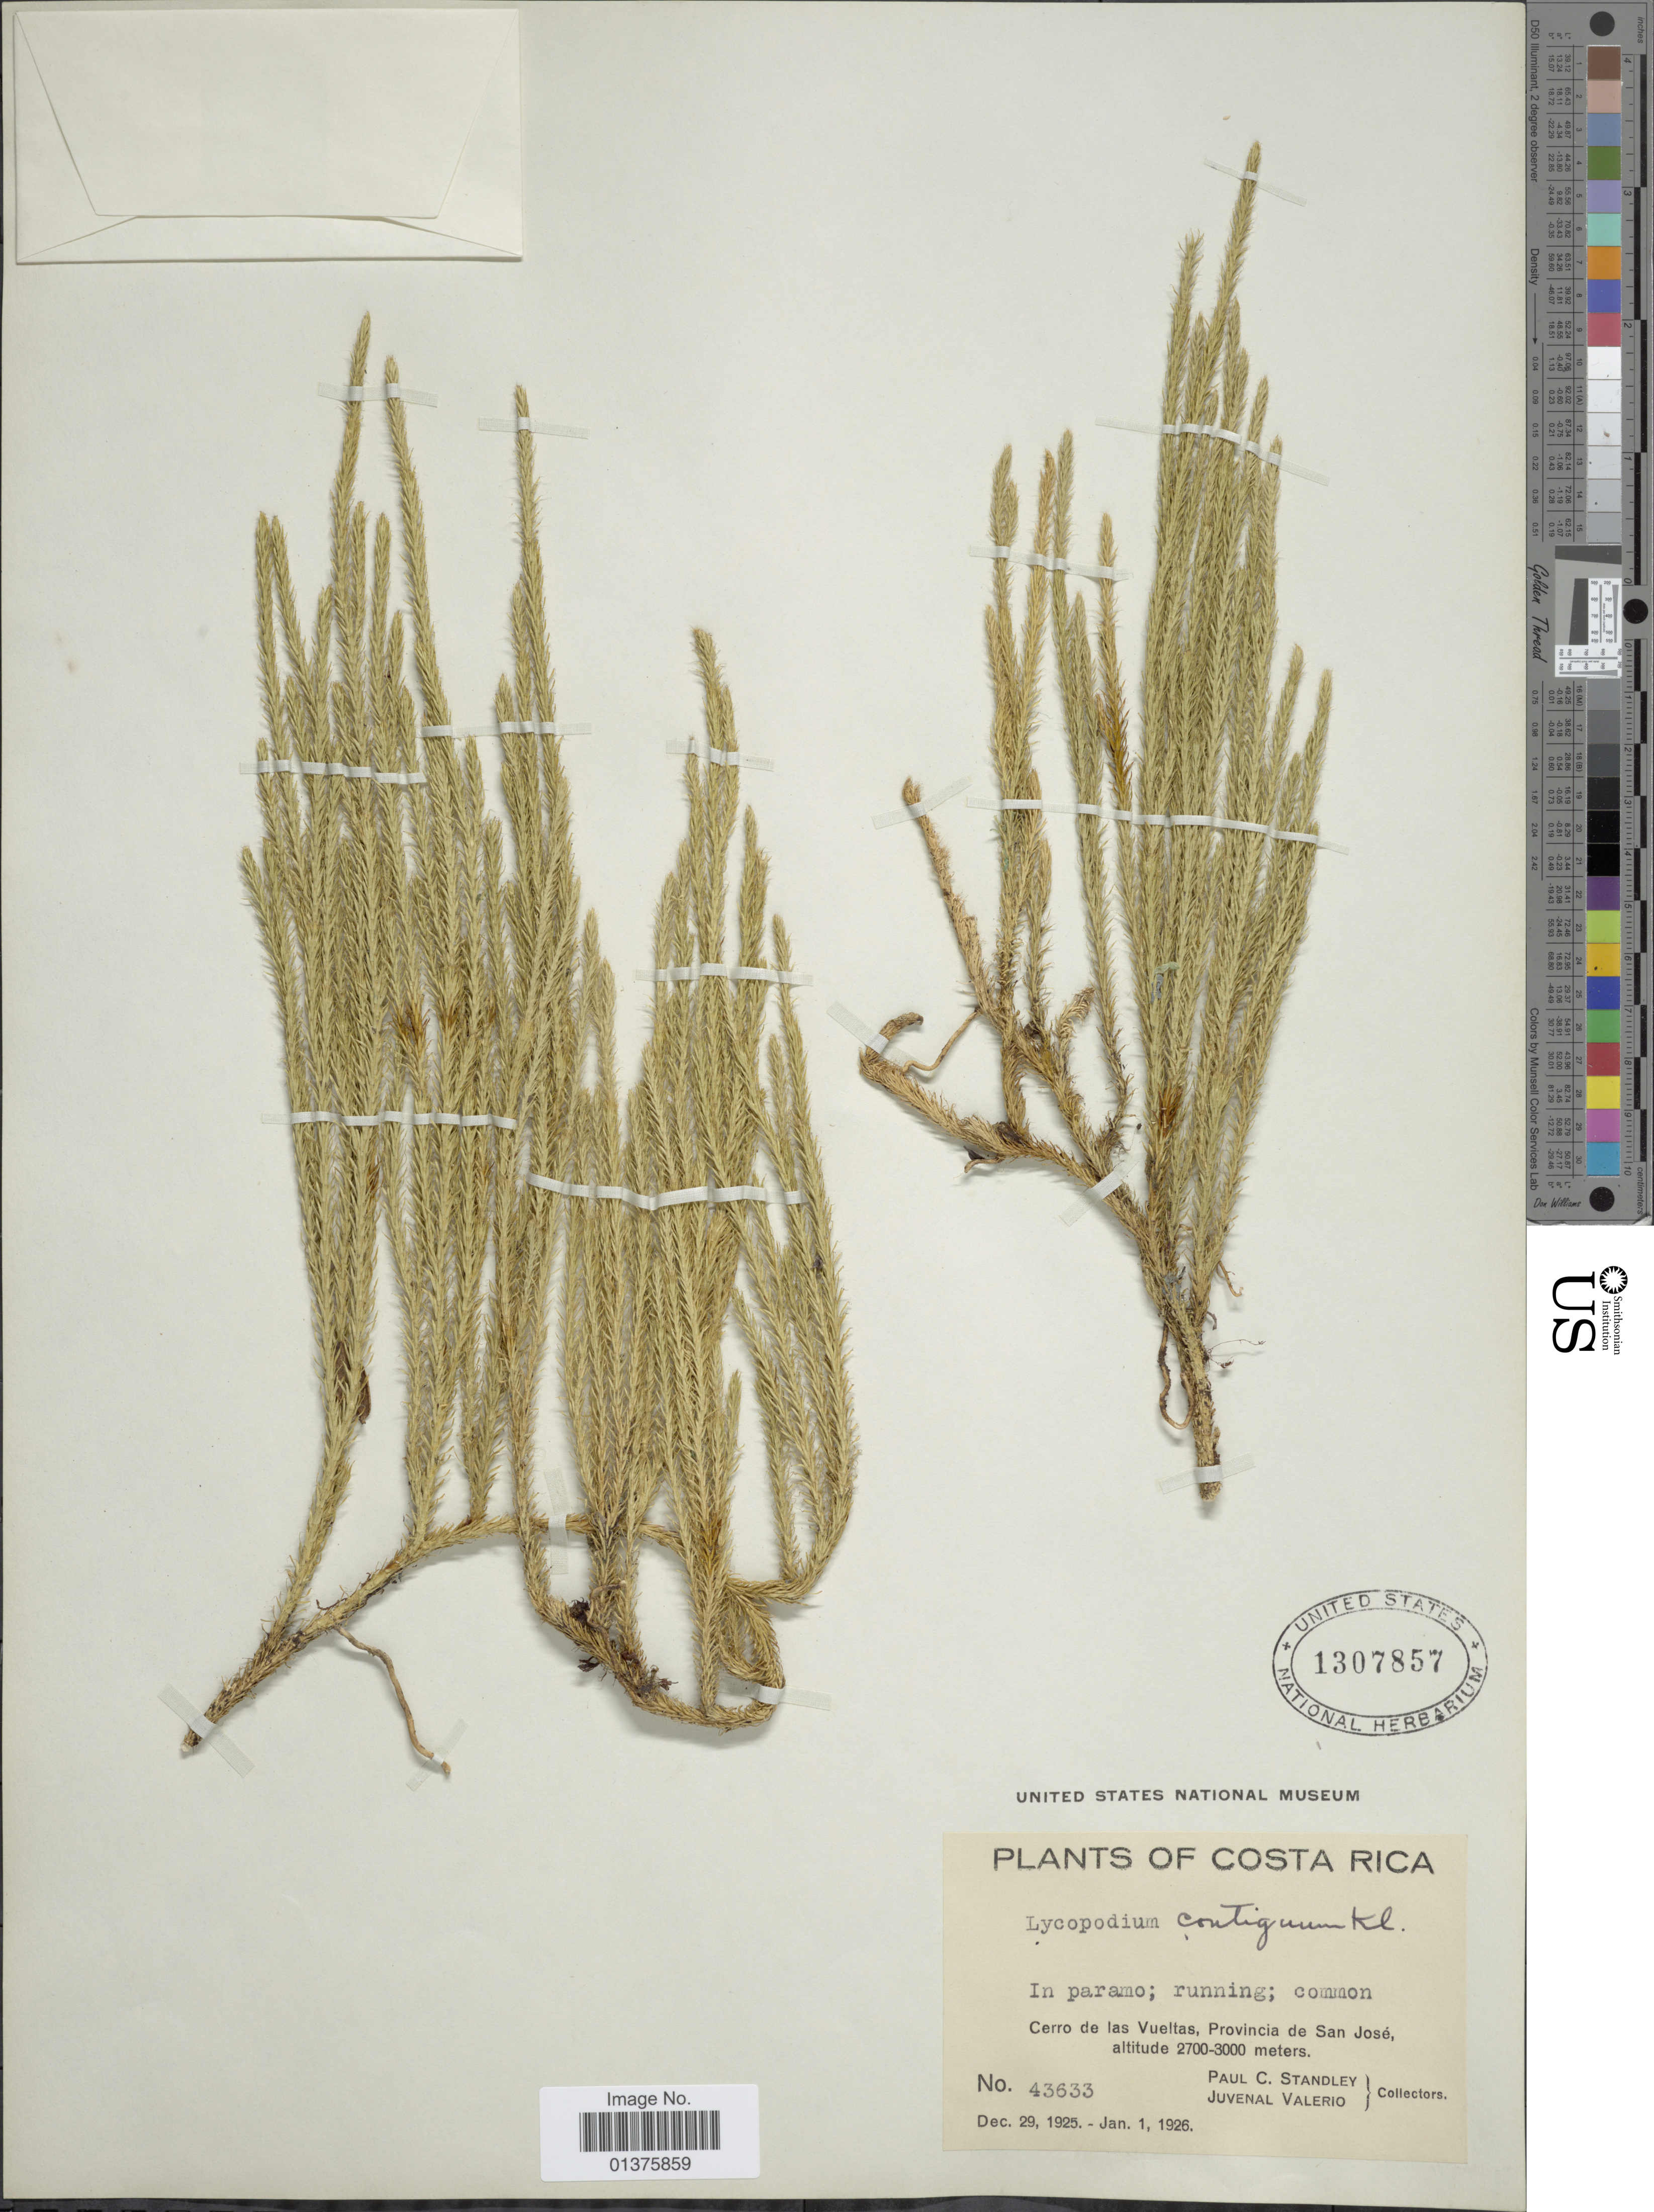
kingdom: Plantae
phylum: Tracheophyta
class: Lycopodiopsida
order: Lycopodiales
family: Lycopodiaceae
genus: Lycopodium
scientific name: Lycopodium clavatum subsp. contiguum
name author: (Klotzsch) B. Øllg.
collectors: P. C. Standley & J. Valerio R.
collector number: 43633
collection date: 1925-12-29/1926-01-01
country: Costa Rica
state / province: San José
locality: Cerro de las Vueltas, Provincia de San José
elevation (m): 2700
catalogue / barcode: US 1307857